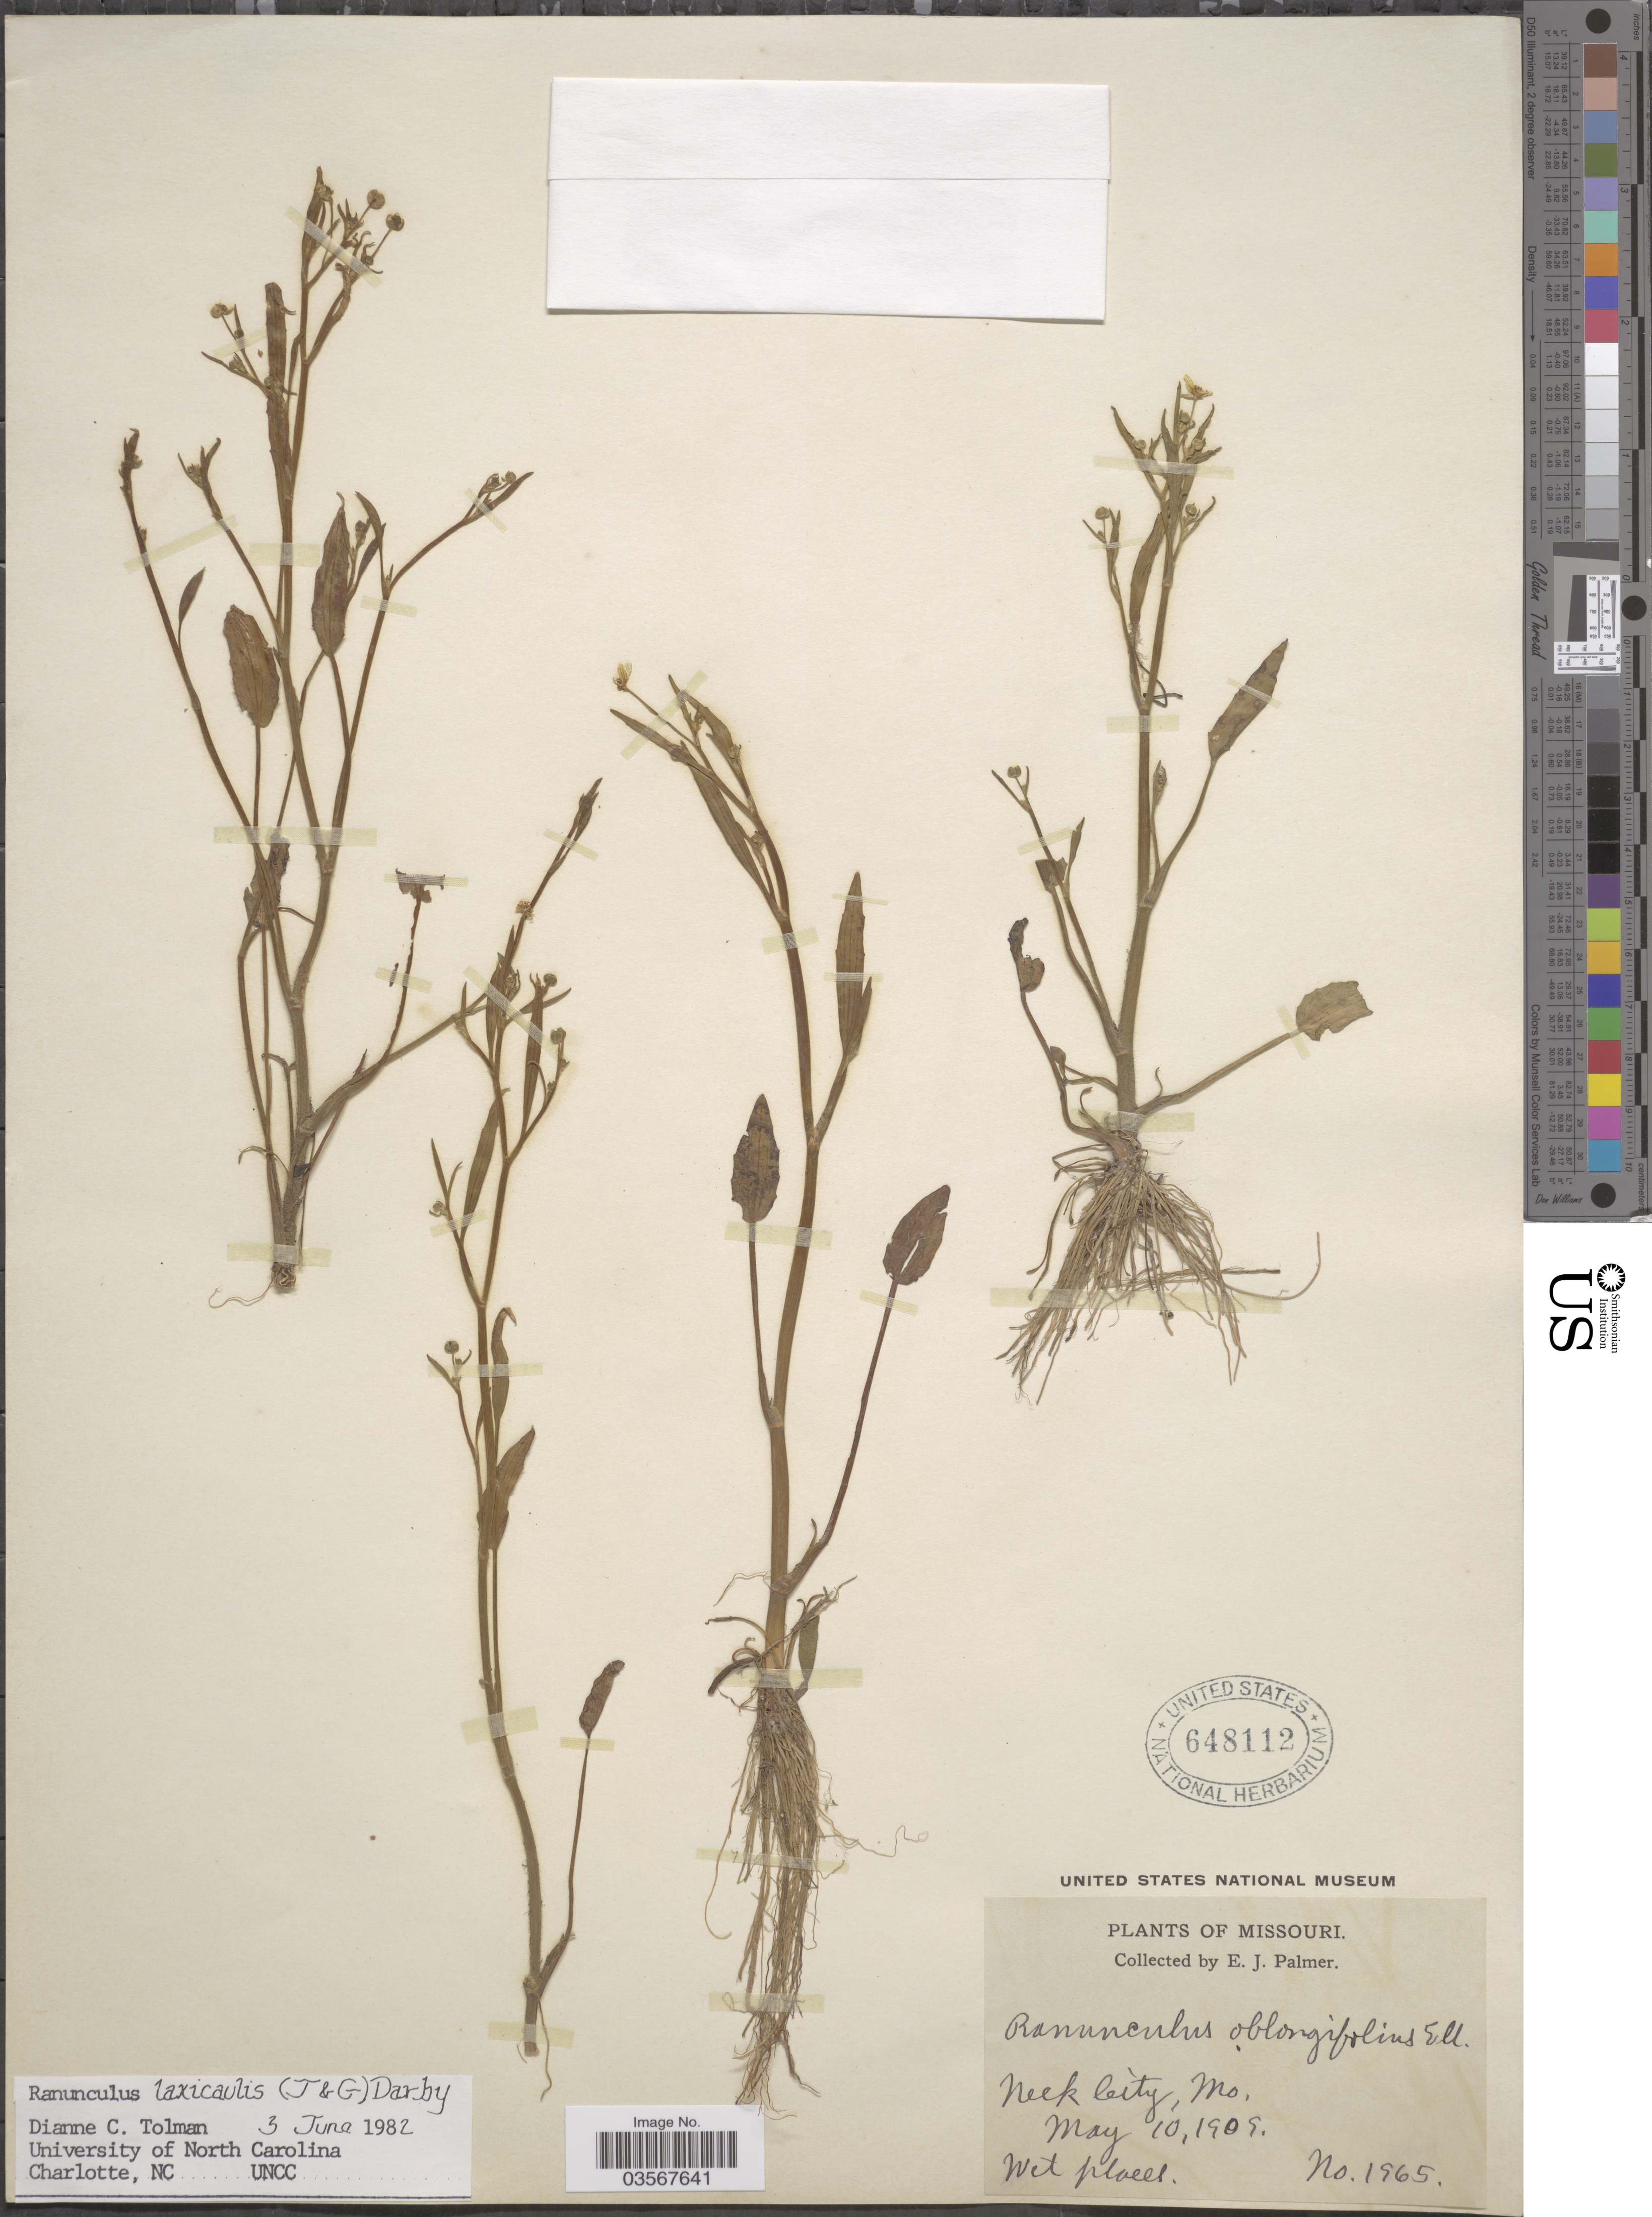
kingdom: Plantae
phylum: Tracheophyta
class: Magnoliopsida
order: Ranunculales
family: Ranunculaceae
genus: Ranunculus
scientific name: Ranunculus laxicaulis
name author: (Torr. & A. Gray) Darby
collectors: E. J. Palmer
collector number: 1965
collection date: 1909-05-10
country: United States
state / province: Missouri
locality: Neck City.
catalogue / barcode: US 648112